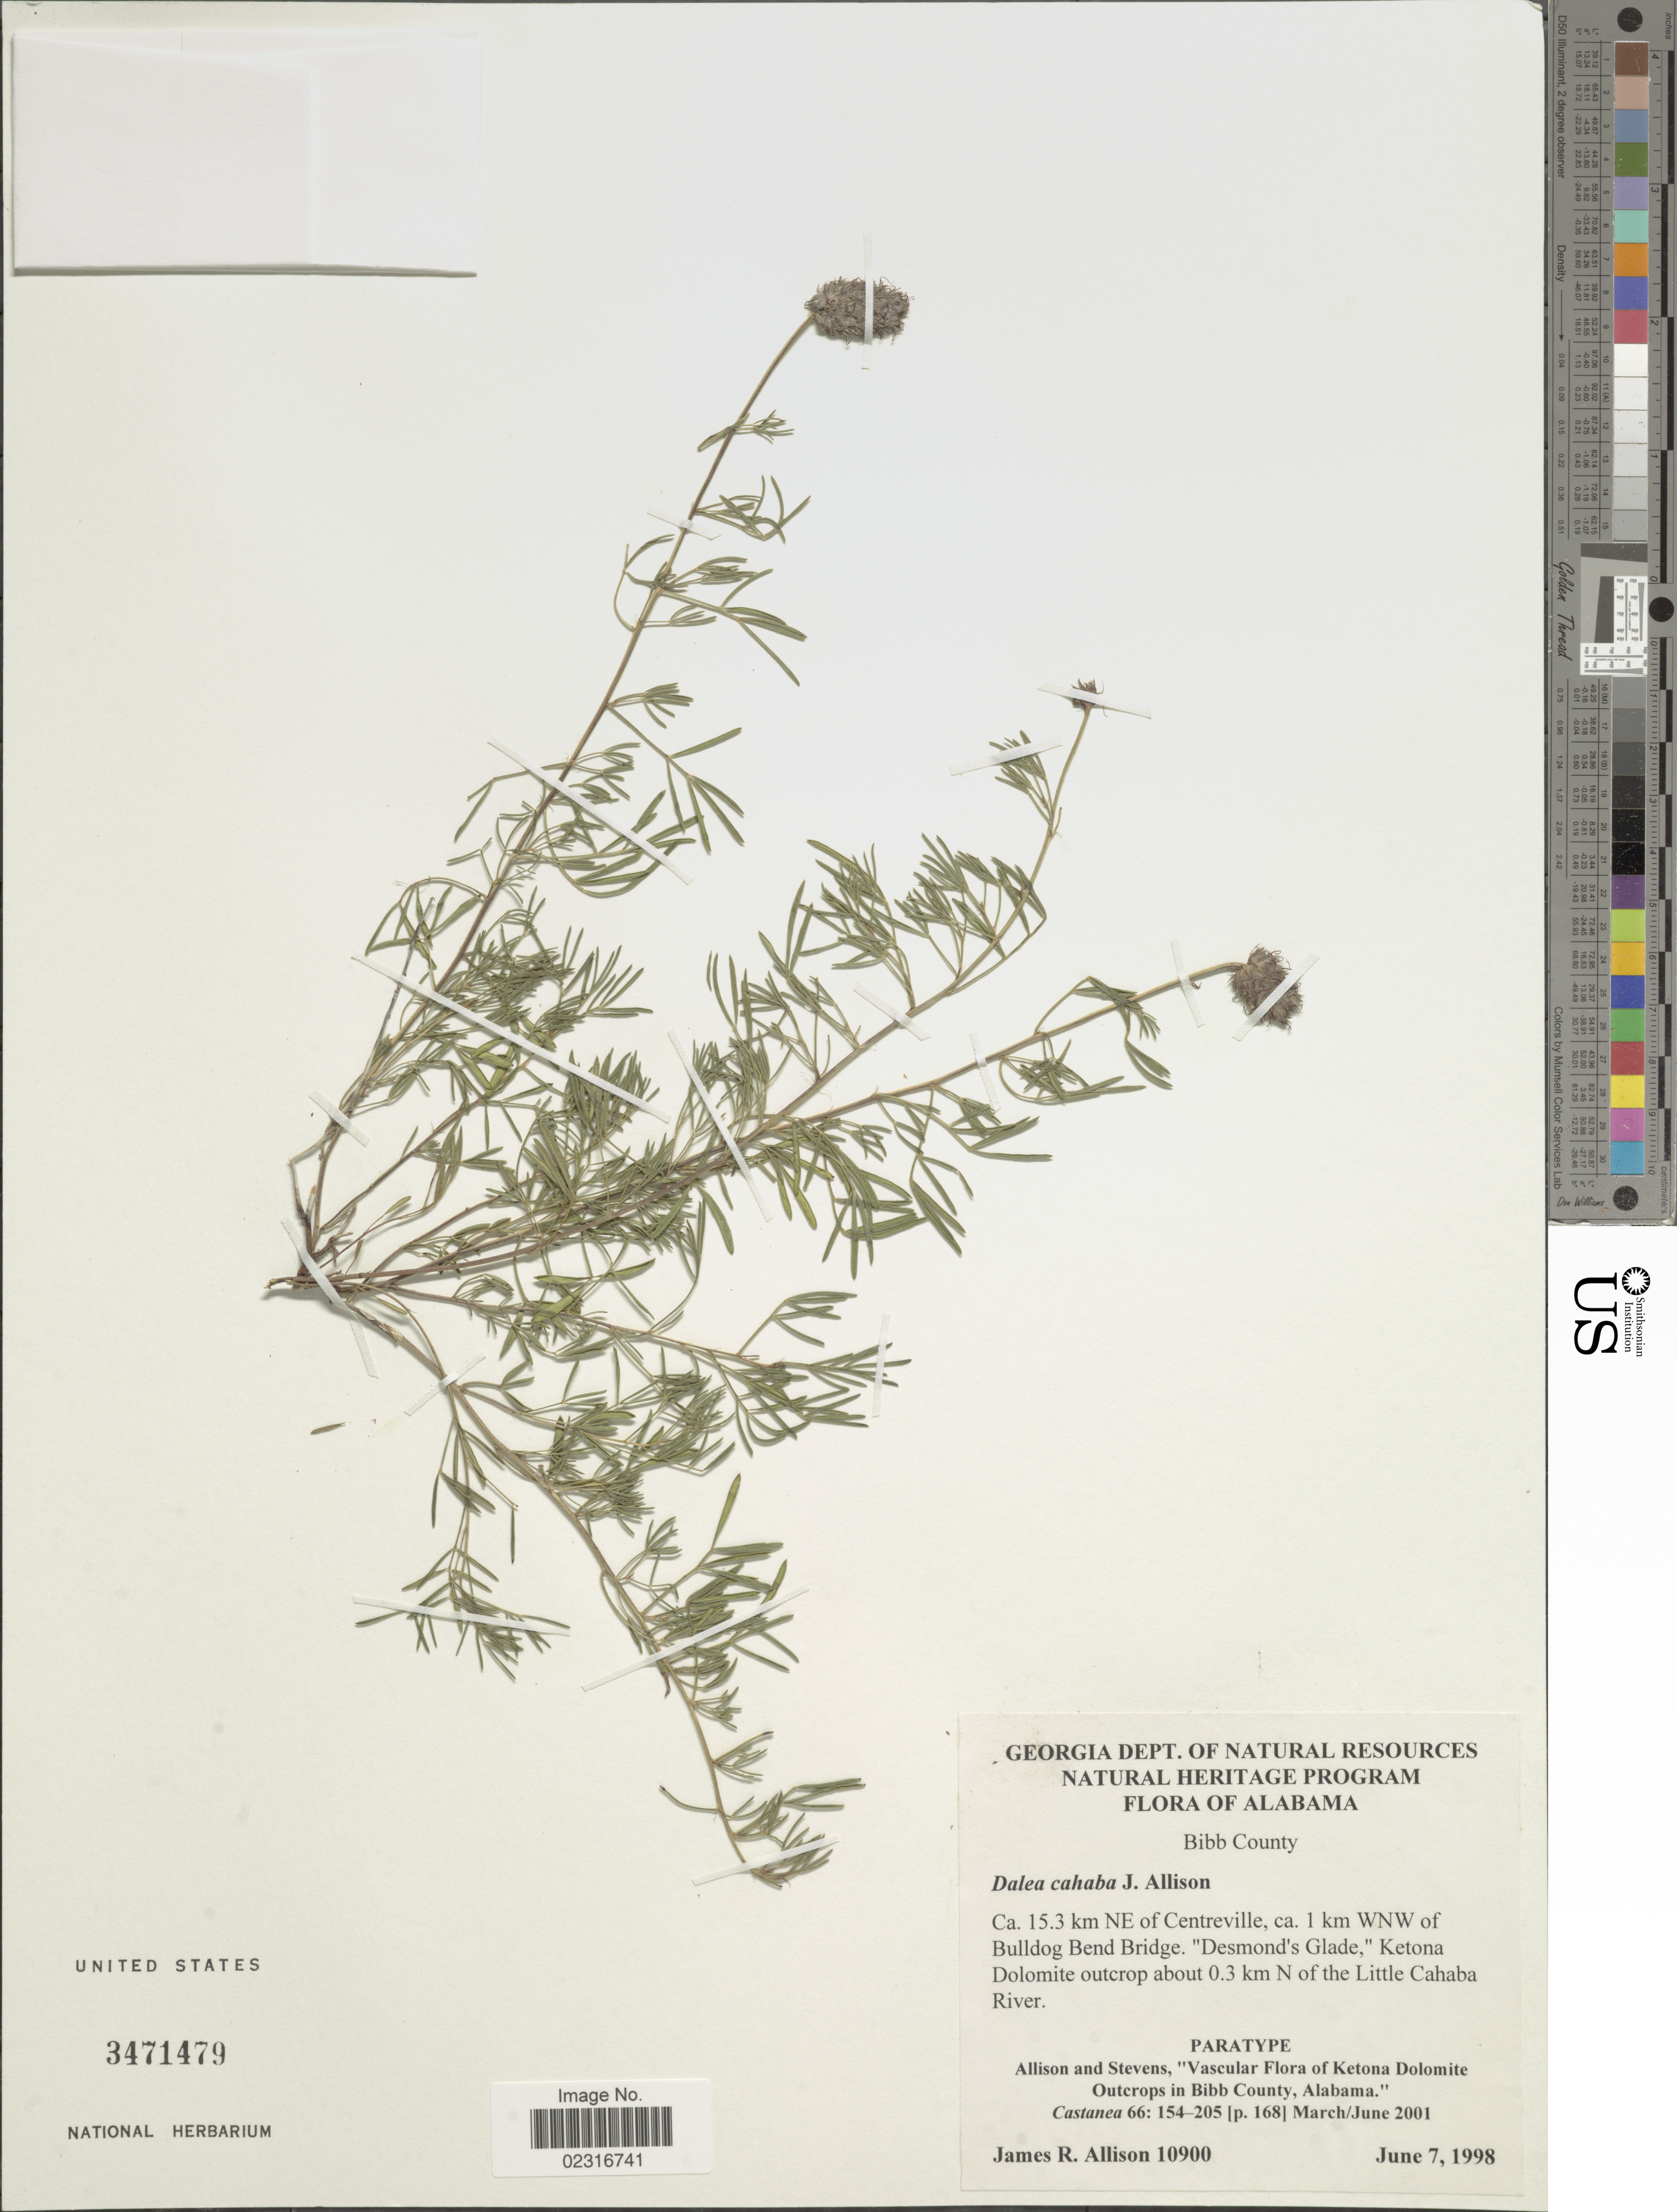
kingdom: Plantae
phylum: Tracheophyta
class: Magnoliopsida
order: Fabales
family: Fabaceae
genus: Dalea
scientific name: Dalea cahaba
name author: J.R. Allison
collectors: J. R. Allison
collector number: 10900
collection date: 1998-06-07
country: United States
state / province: Alabama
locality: Bibb County. Ca. 15.3 km. NE of Centreville, ca. 1 km. WNW of Bulldog Bend Bridge. "Desmond's Glade,"Ketona Dolomite outcrop about 0.3 km N. of the Little Cahaba River.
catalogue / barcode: US 3471479